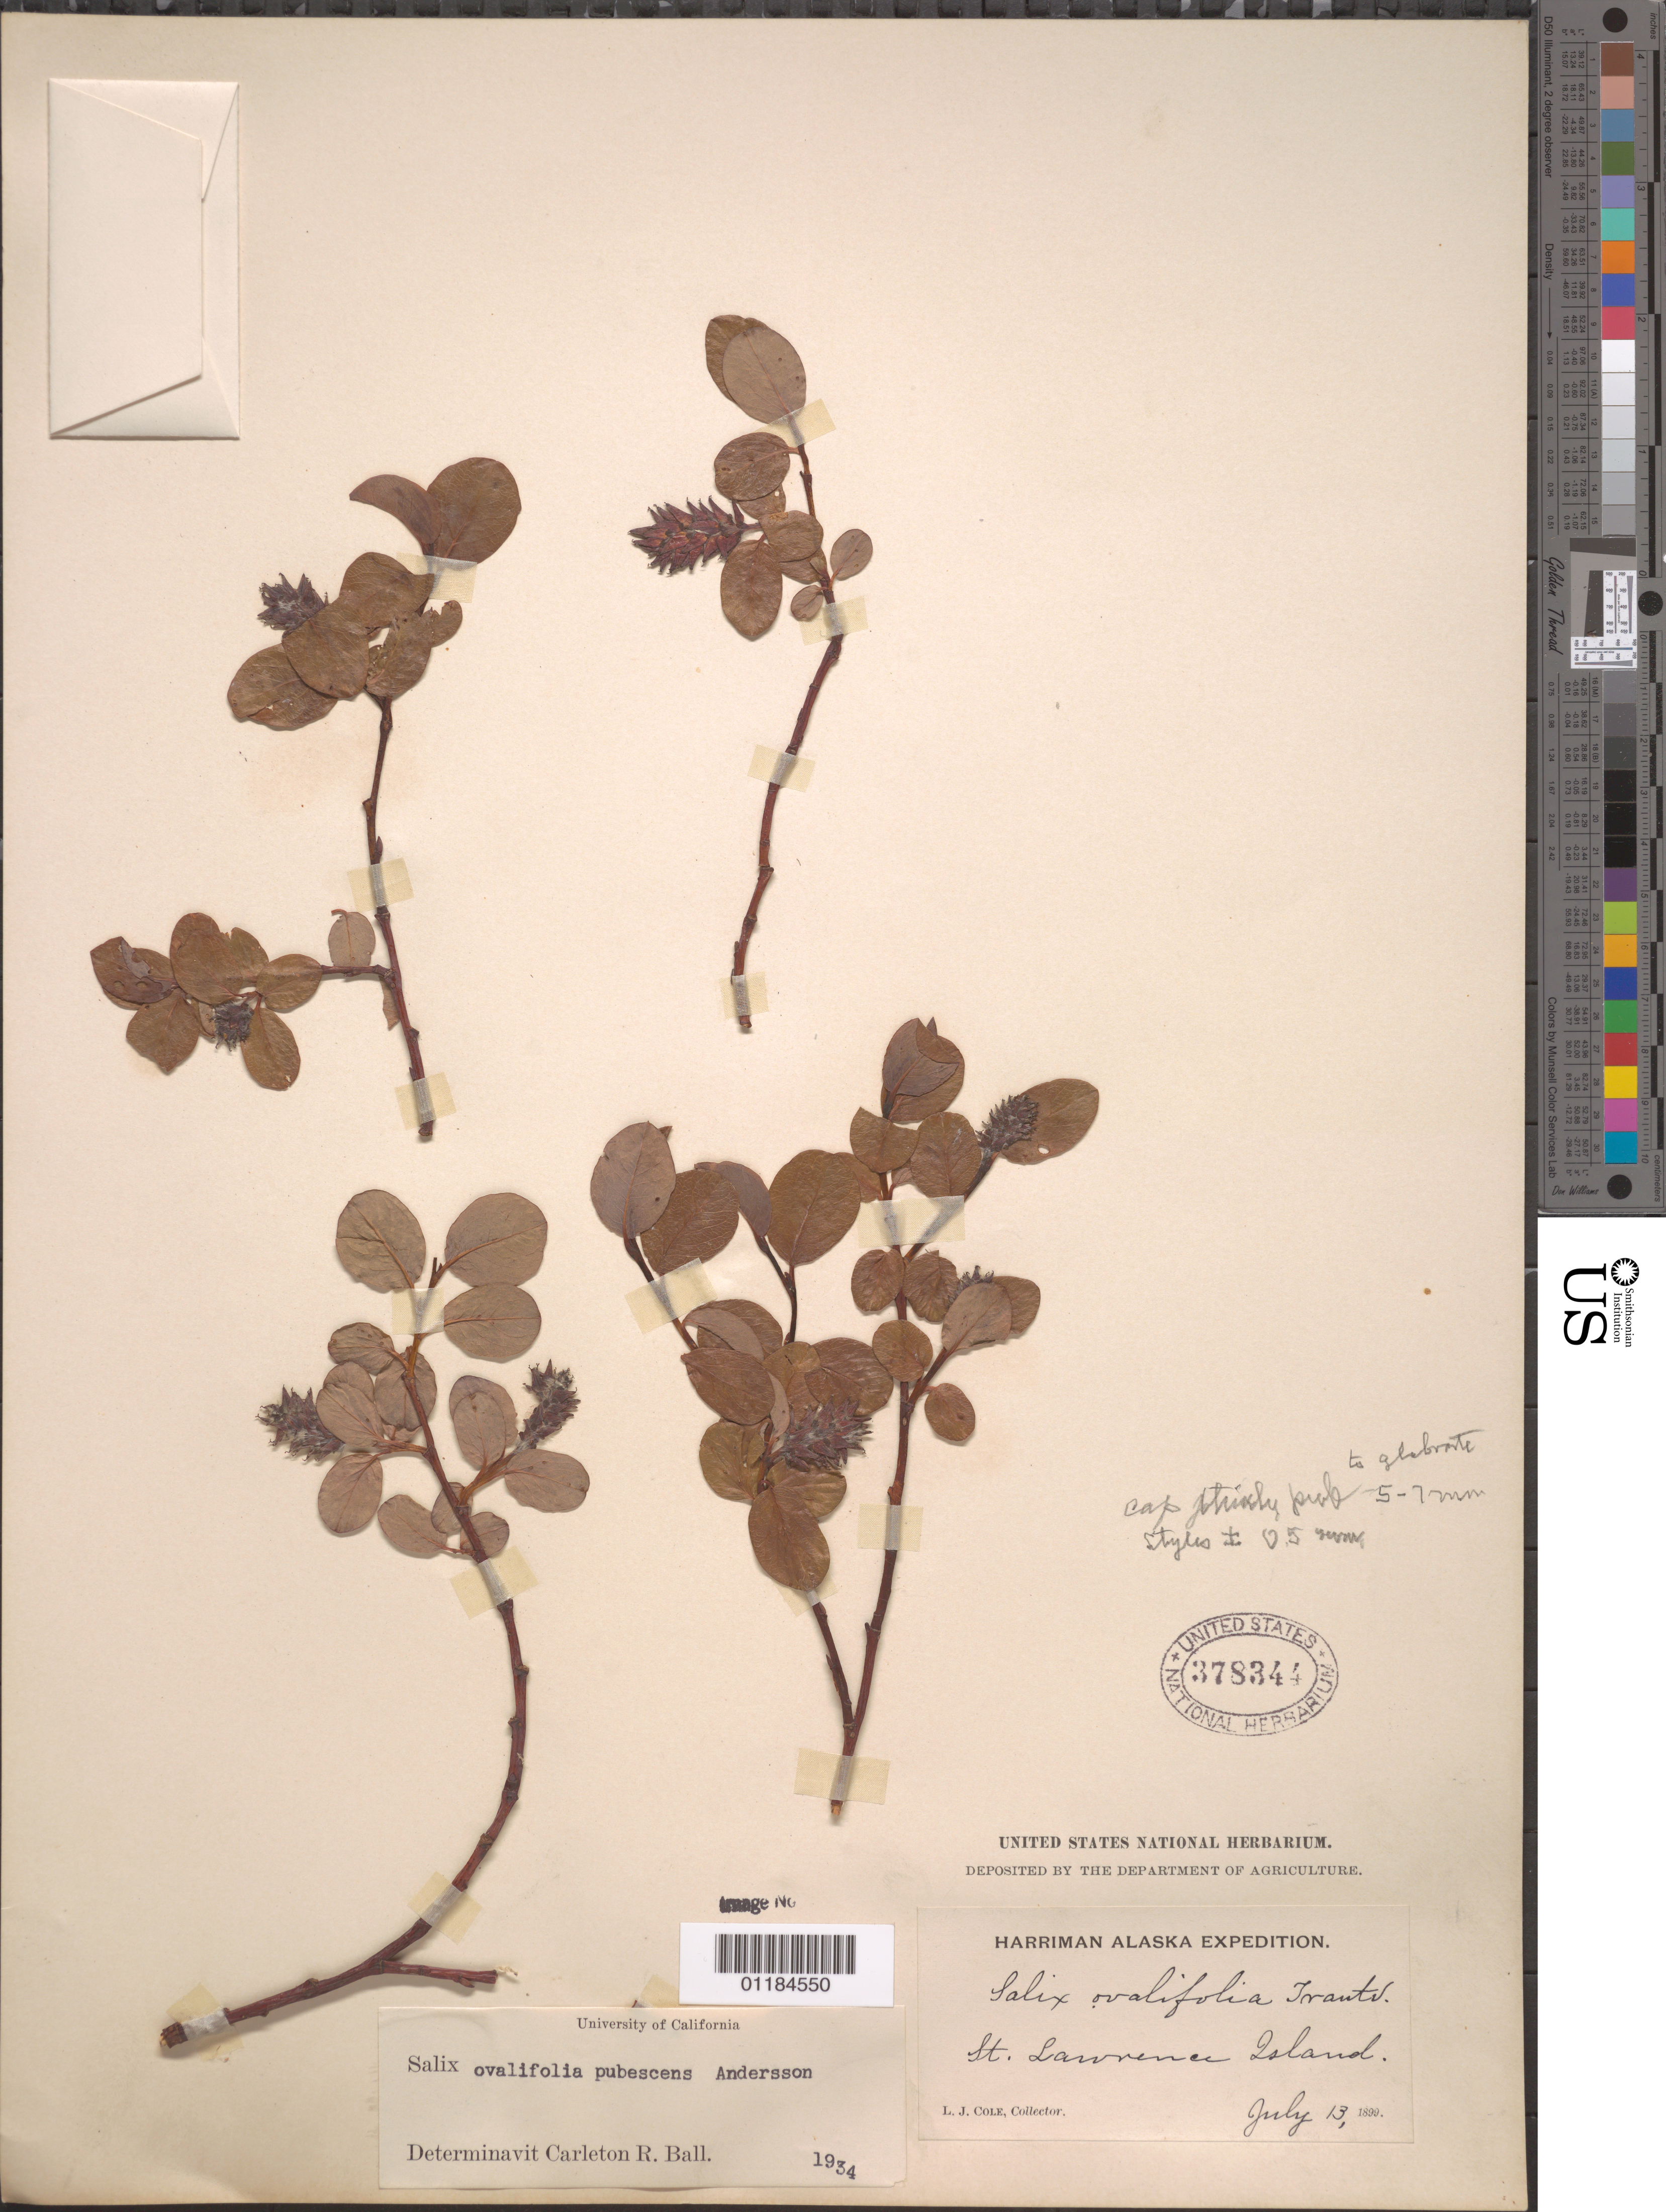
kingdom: Plantae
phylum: Tracheophyta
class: Magnoliopsida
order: Malpighiales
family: Salicaceae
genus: Salix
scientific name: Salix ovalifolia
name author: Trautv.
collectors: L. Cole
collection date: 1899-07-13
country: United States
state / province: Alaska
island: St. Lawrence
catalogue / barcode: US 378344